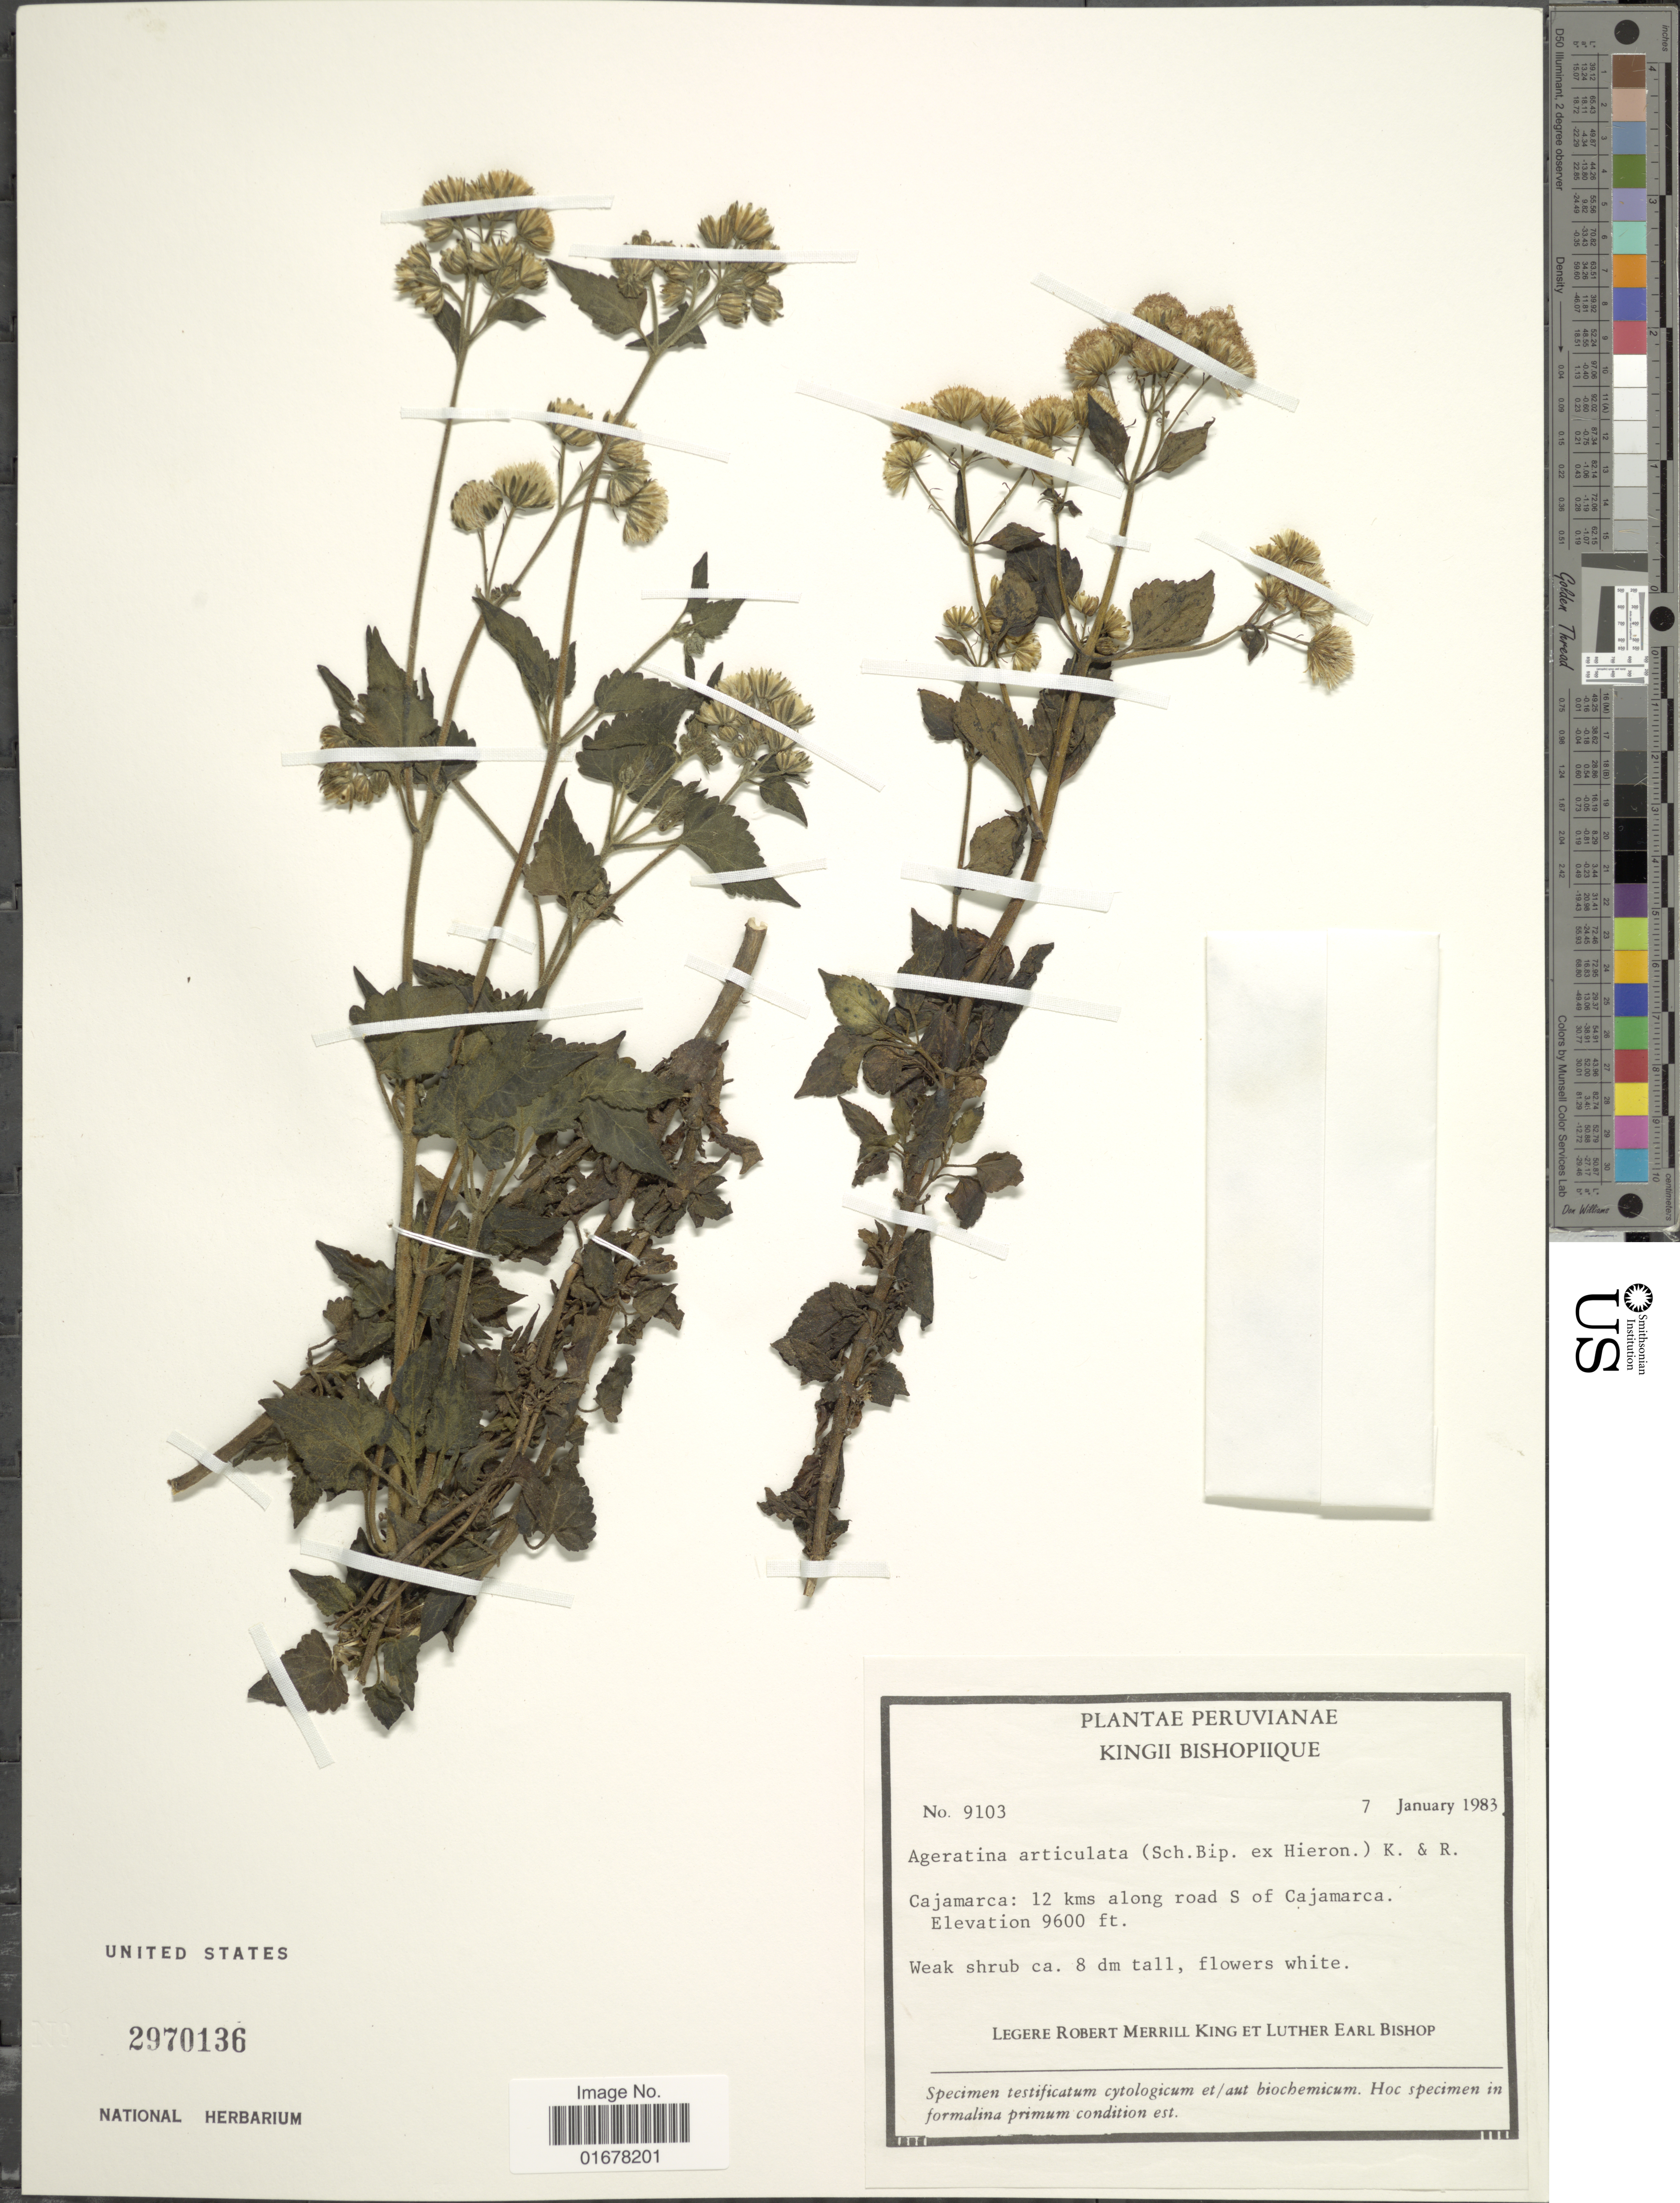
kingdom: Plantae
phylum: Tracheophyta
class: Magnoliopsida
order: Asterales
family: Asteraceae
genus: Ageratina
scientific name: Ageratina articulata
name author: (Sch. Bip. ex Hieron.) R.M. King & H. Rob.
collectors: R. M. King & L. E. Bishop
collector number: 9103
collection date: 1983-01-07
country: Peru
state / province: Cajamarca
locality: Cajamarca: 12 kms along road S of Cajamarca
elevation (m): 2926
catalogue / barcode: US 2970136